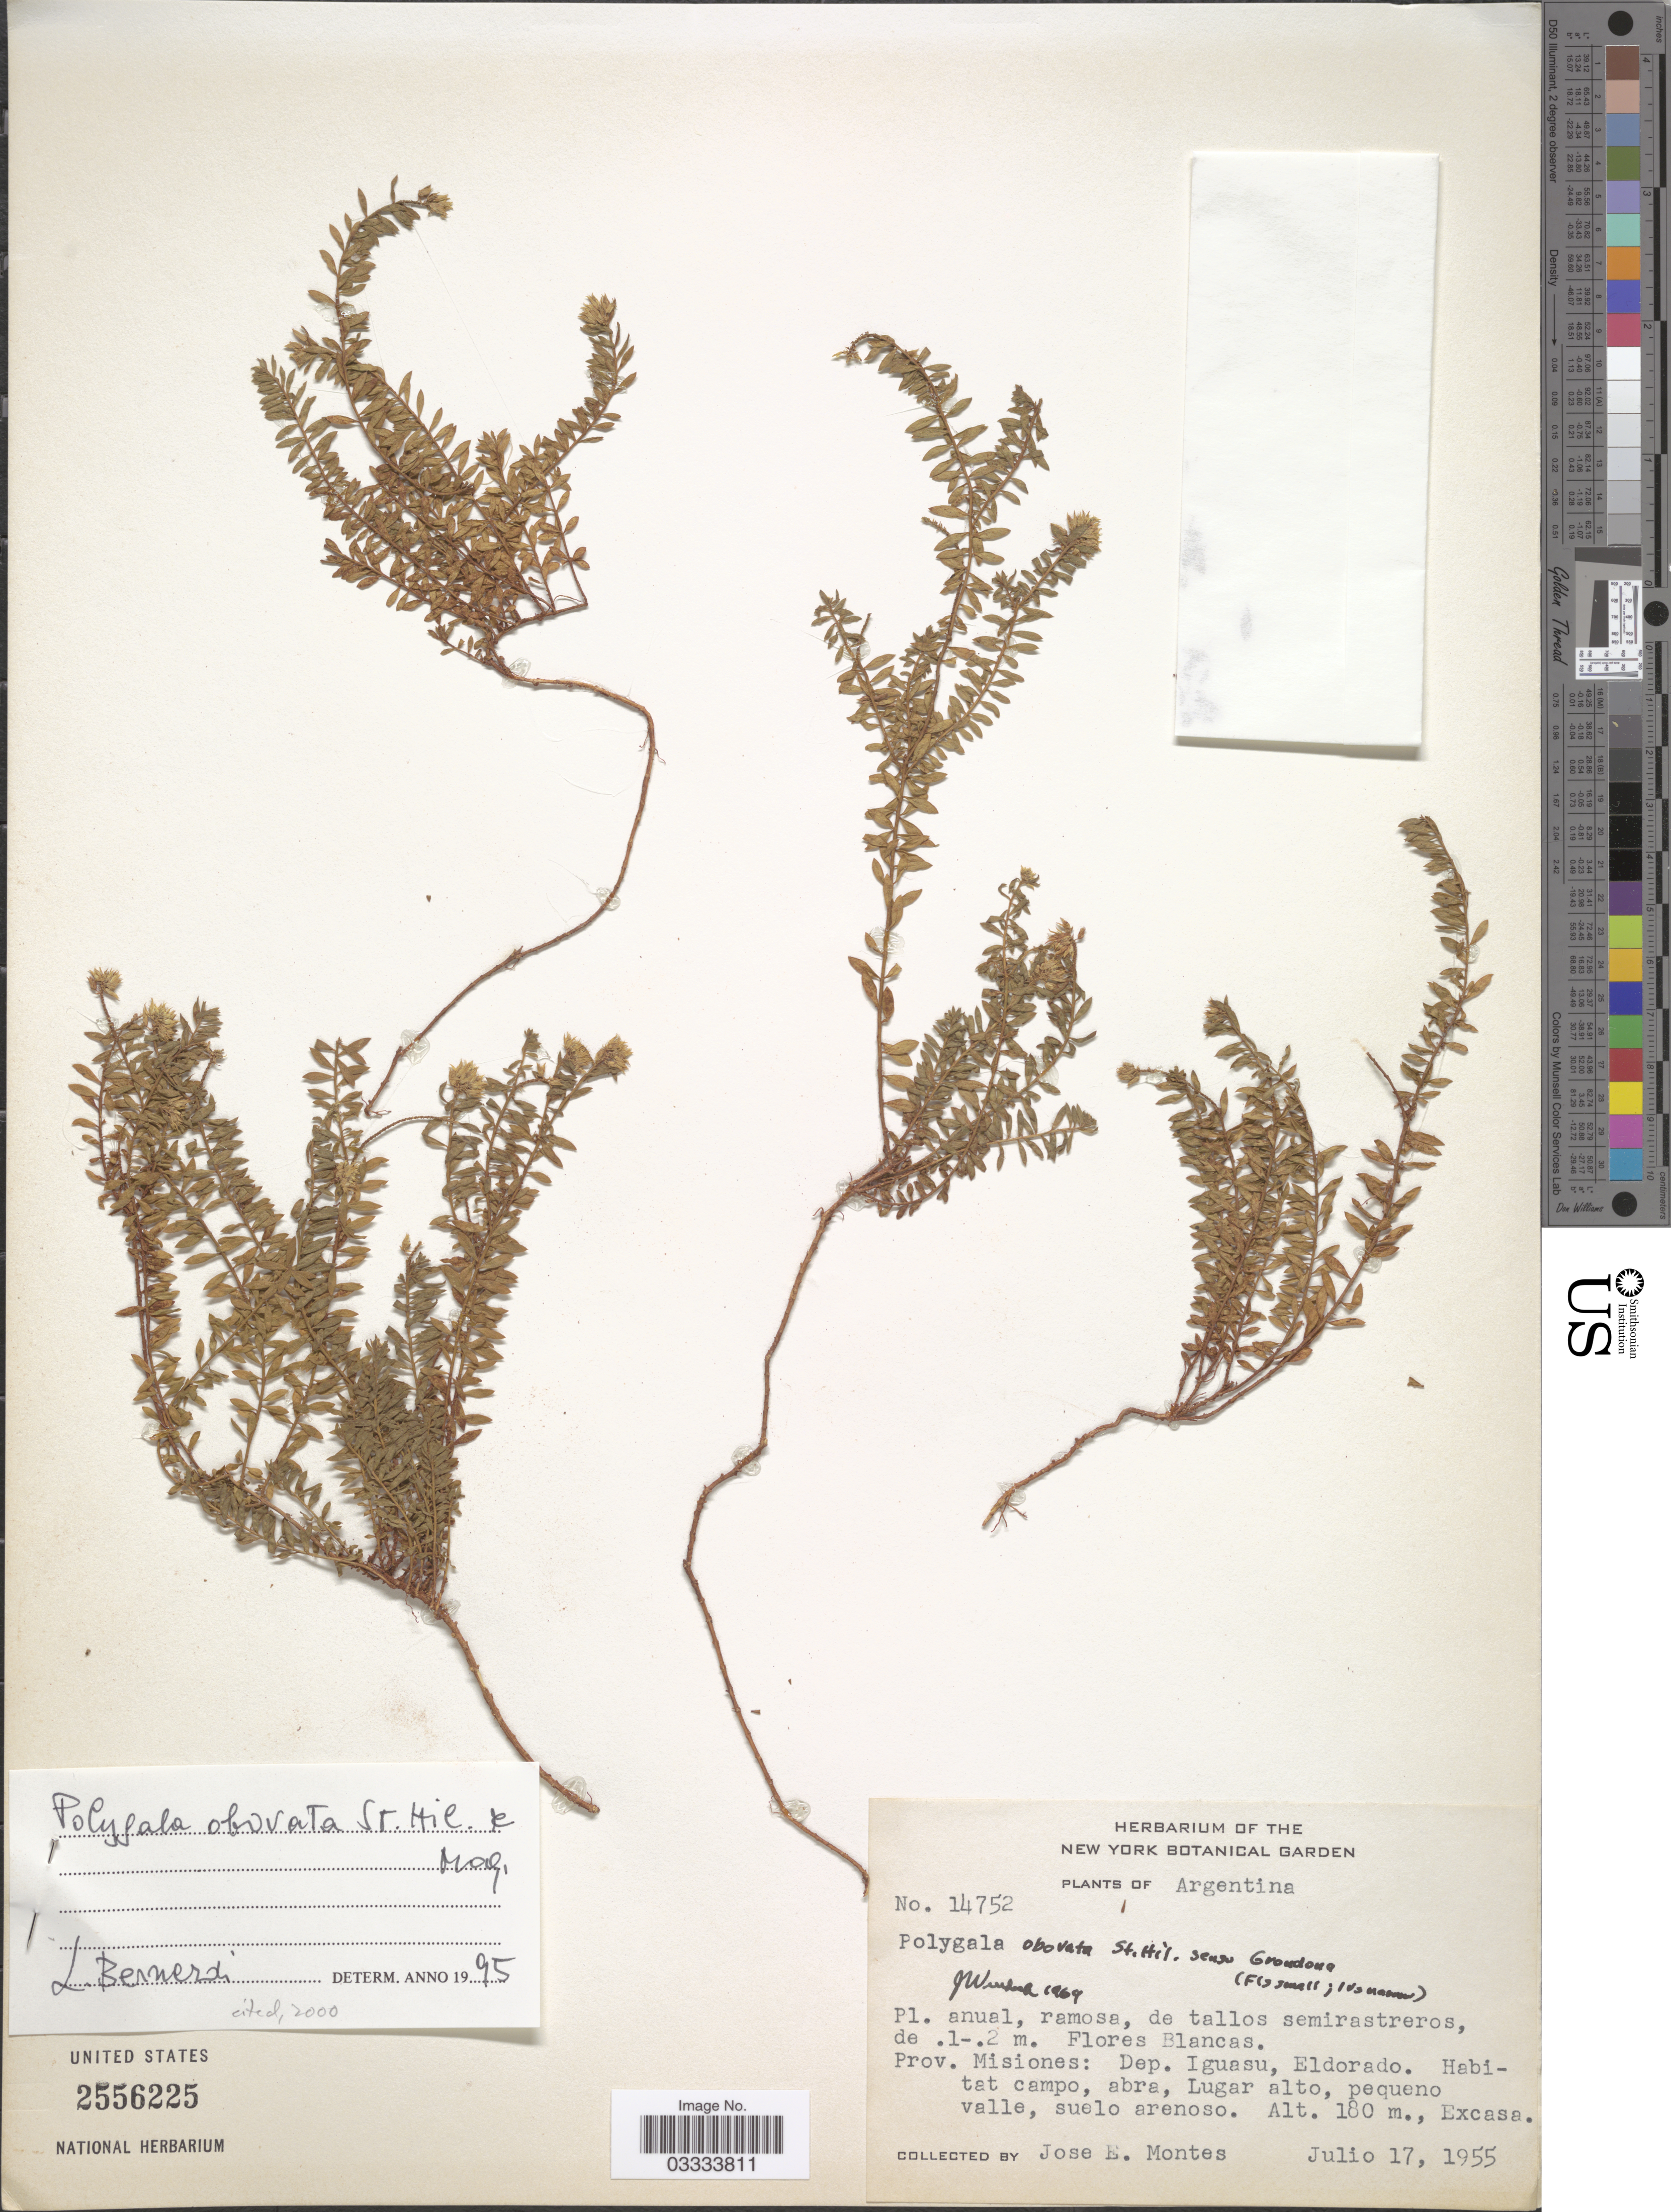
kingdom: Plantae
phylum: Tracheophyta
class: Magnoliopsida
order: Fabales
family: Polygalaceae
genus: Polygala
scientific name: Polygala obovata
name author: A. St.-Hil. & Moq.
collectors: J. E. Montes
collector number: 14752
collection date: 1955-07-17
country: Argentina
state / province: Misiones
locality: Dep. Iguasu, Eldorado. Habitat campo, abra, Lugar alto, pequeno valle, suelo arenoso.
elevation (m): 180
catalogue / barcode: US 2556225